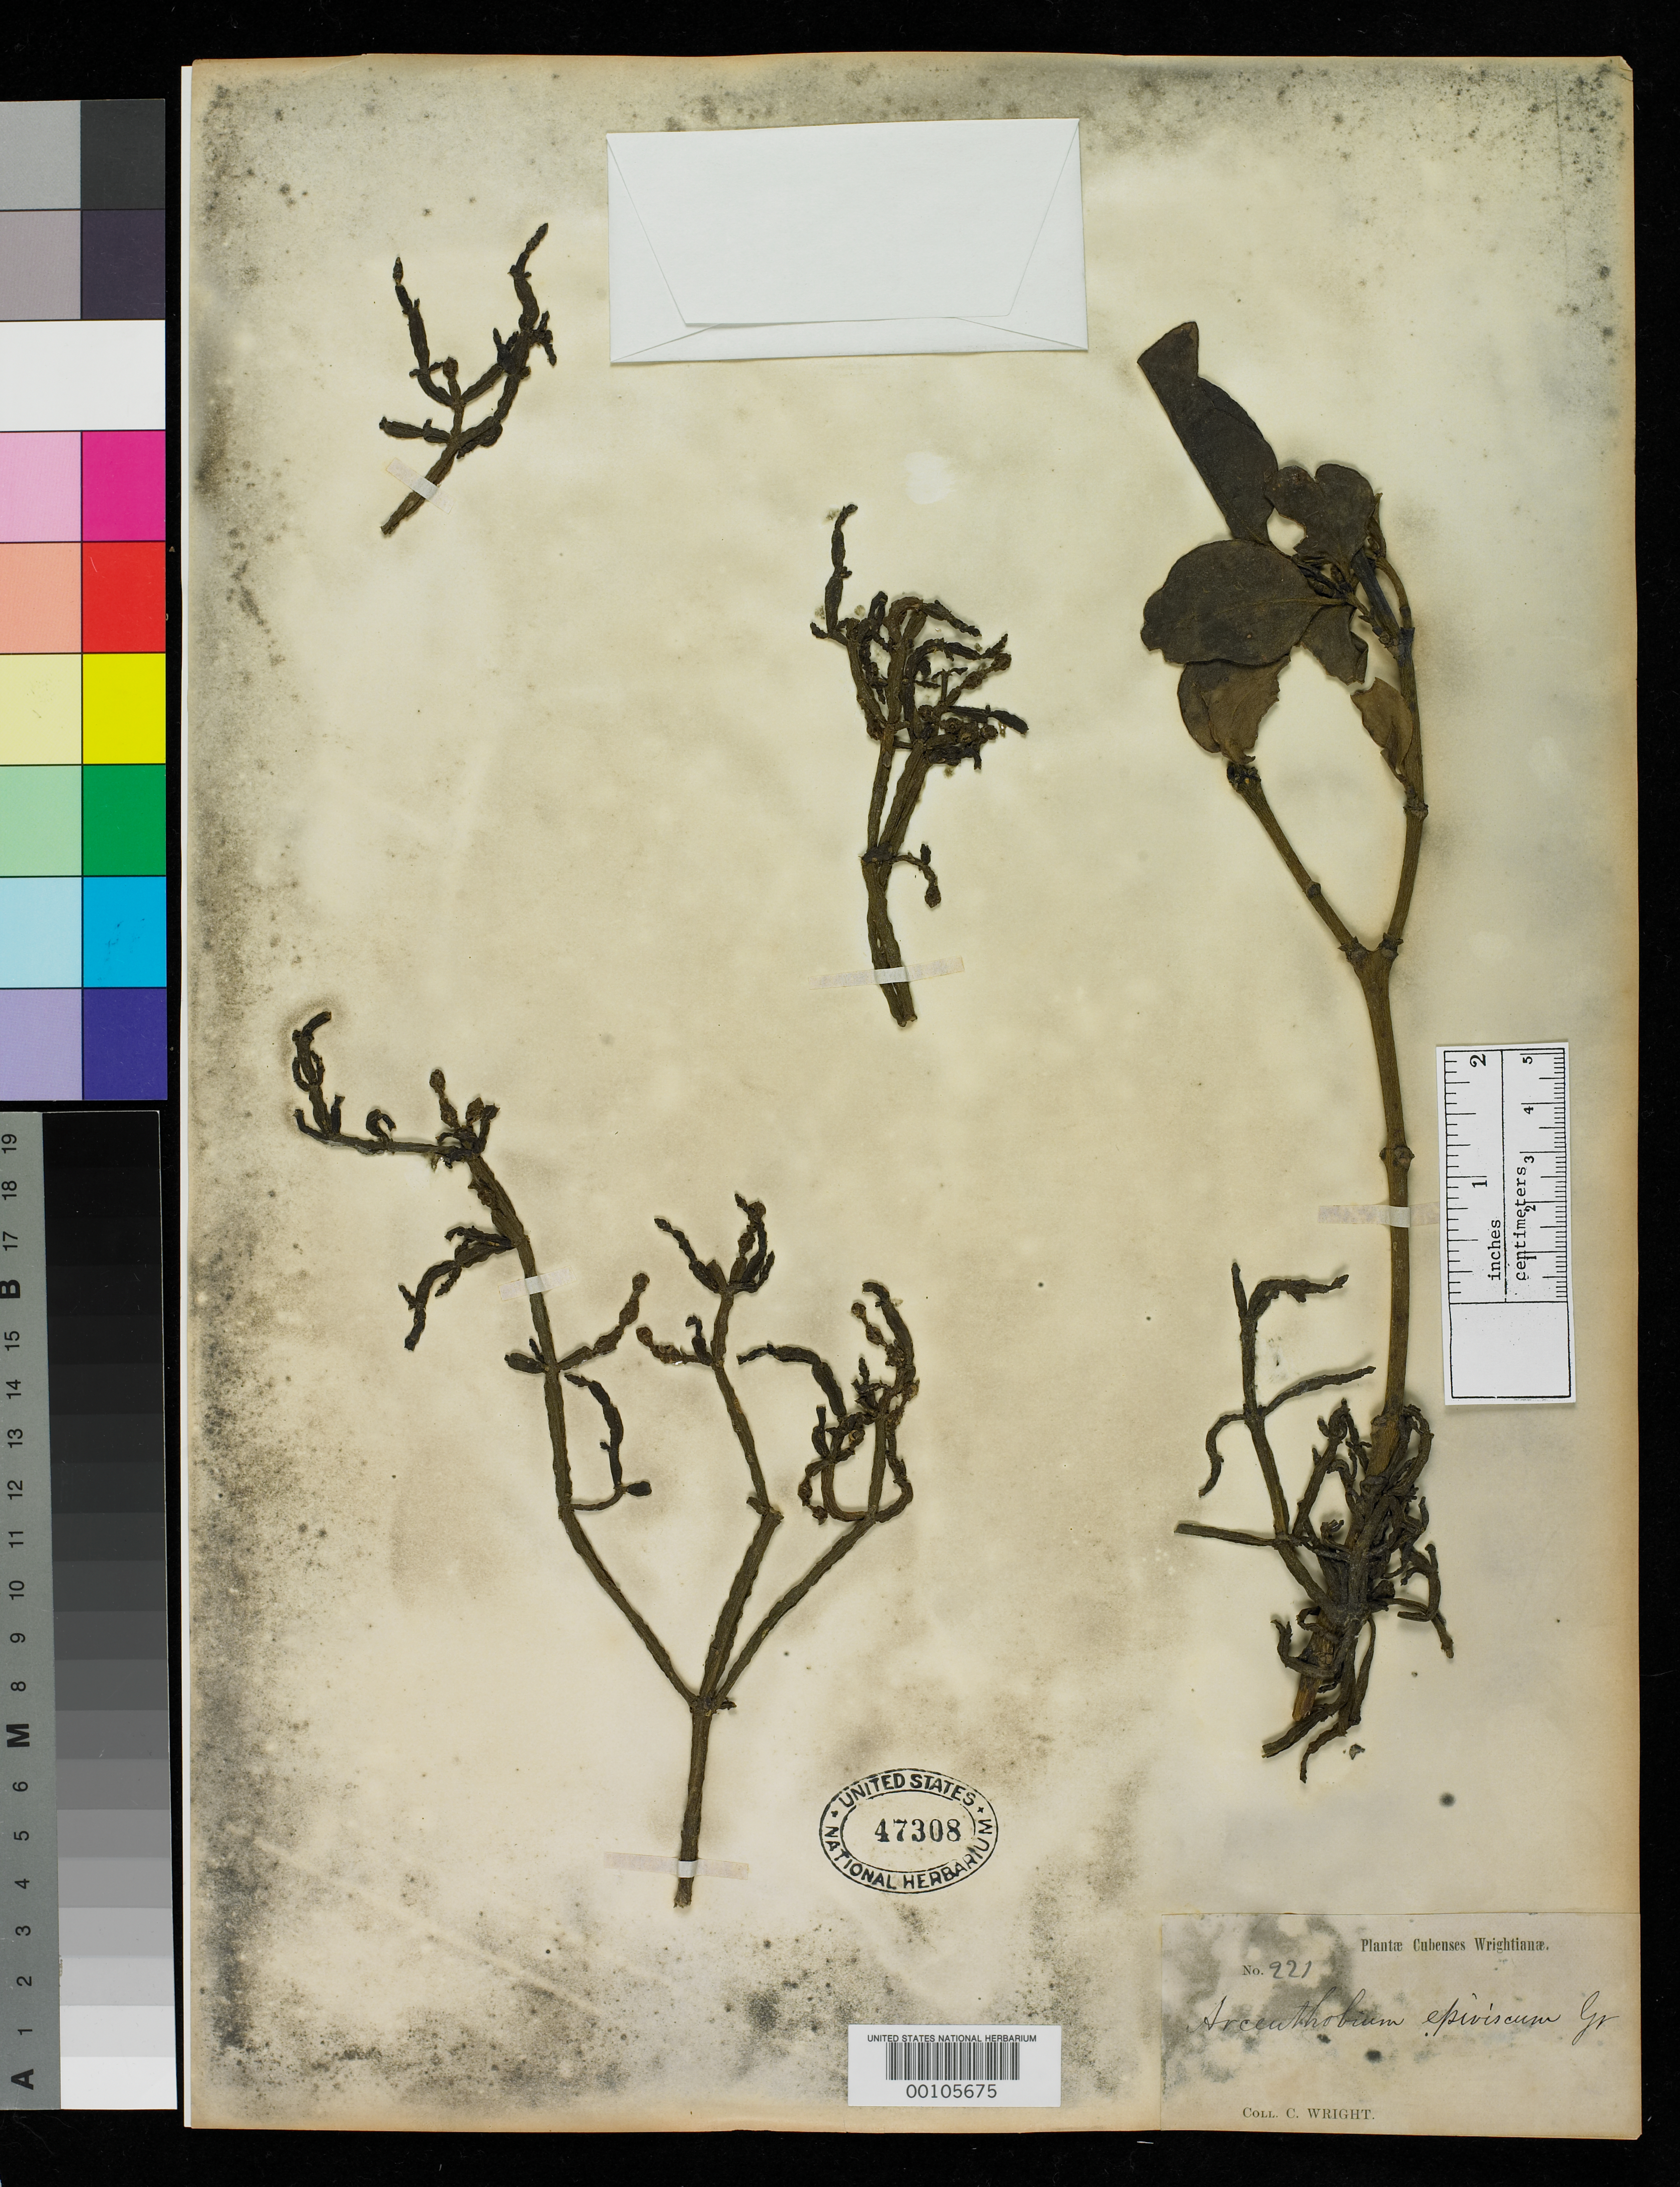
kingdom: Plantae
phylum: Tracheophyta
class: Magnoliopsida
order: Santalales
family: Viscaceae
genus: Arceuthobium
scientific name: Arceuthobium epiviscum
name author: Griseb.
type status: Type Collection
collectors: C. Wright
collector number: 221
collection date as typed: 1856 to -- --- 1860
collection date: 1856/1860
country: Cuba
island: Greater Antilles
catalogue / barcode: US 47308